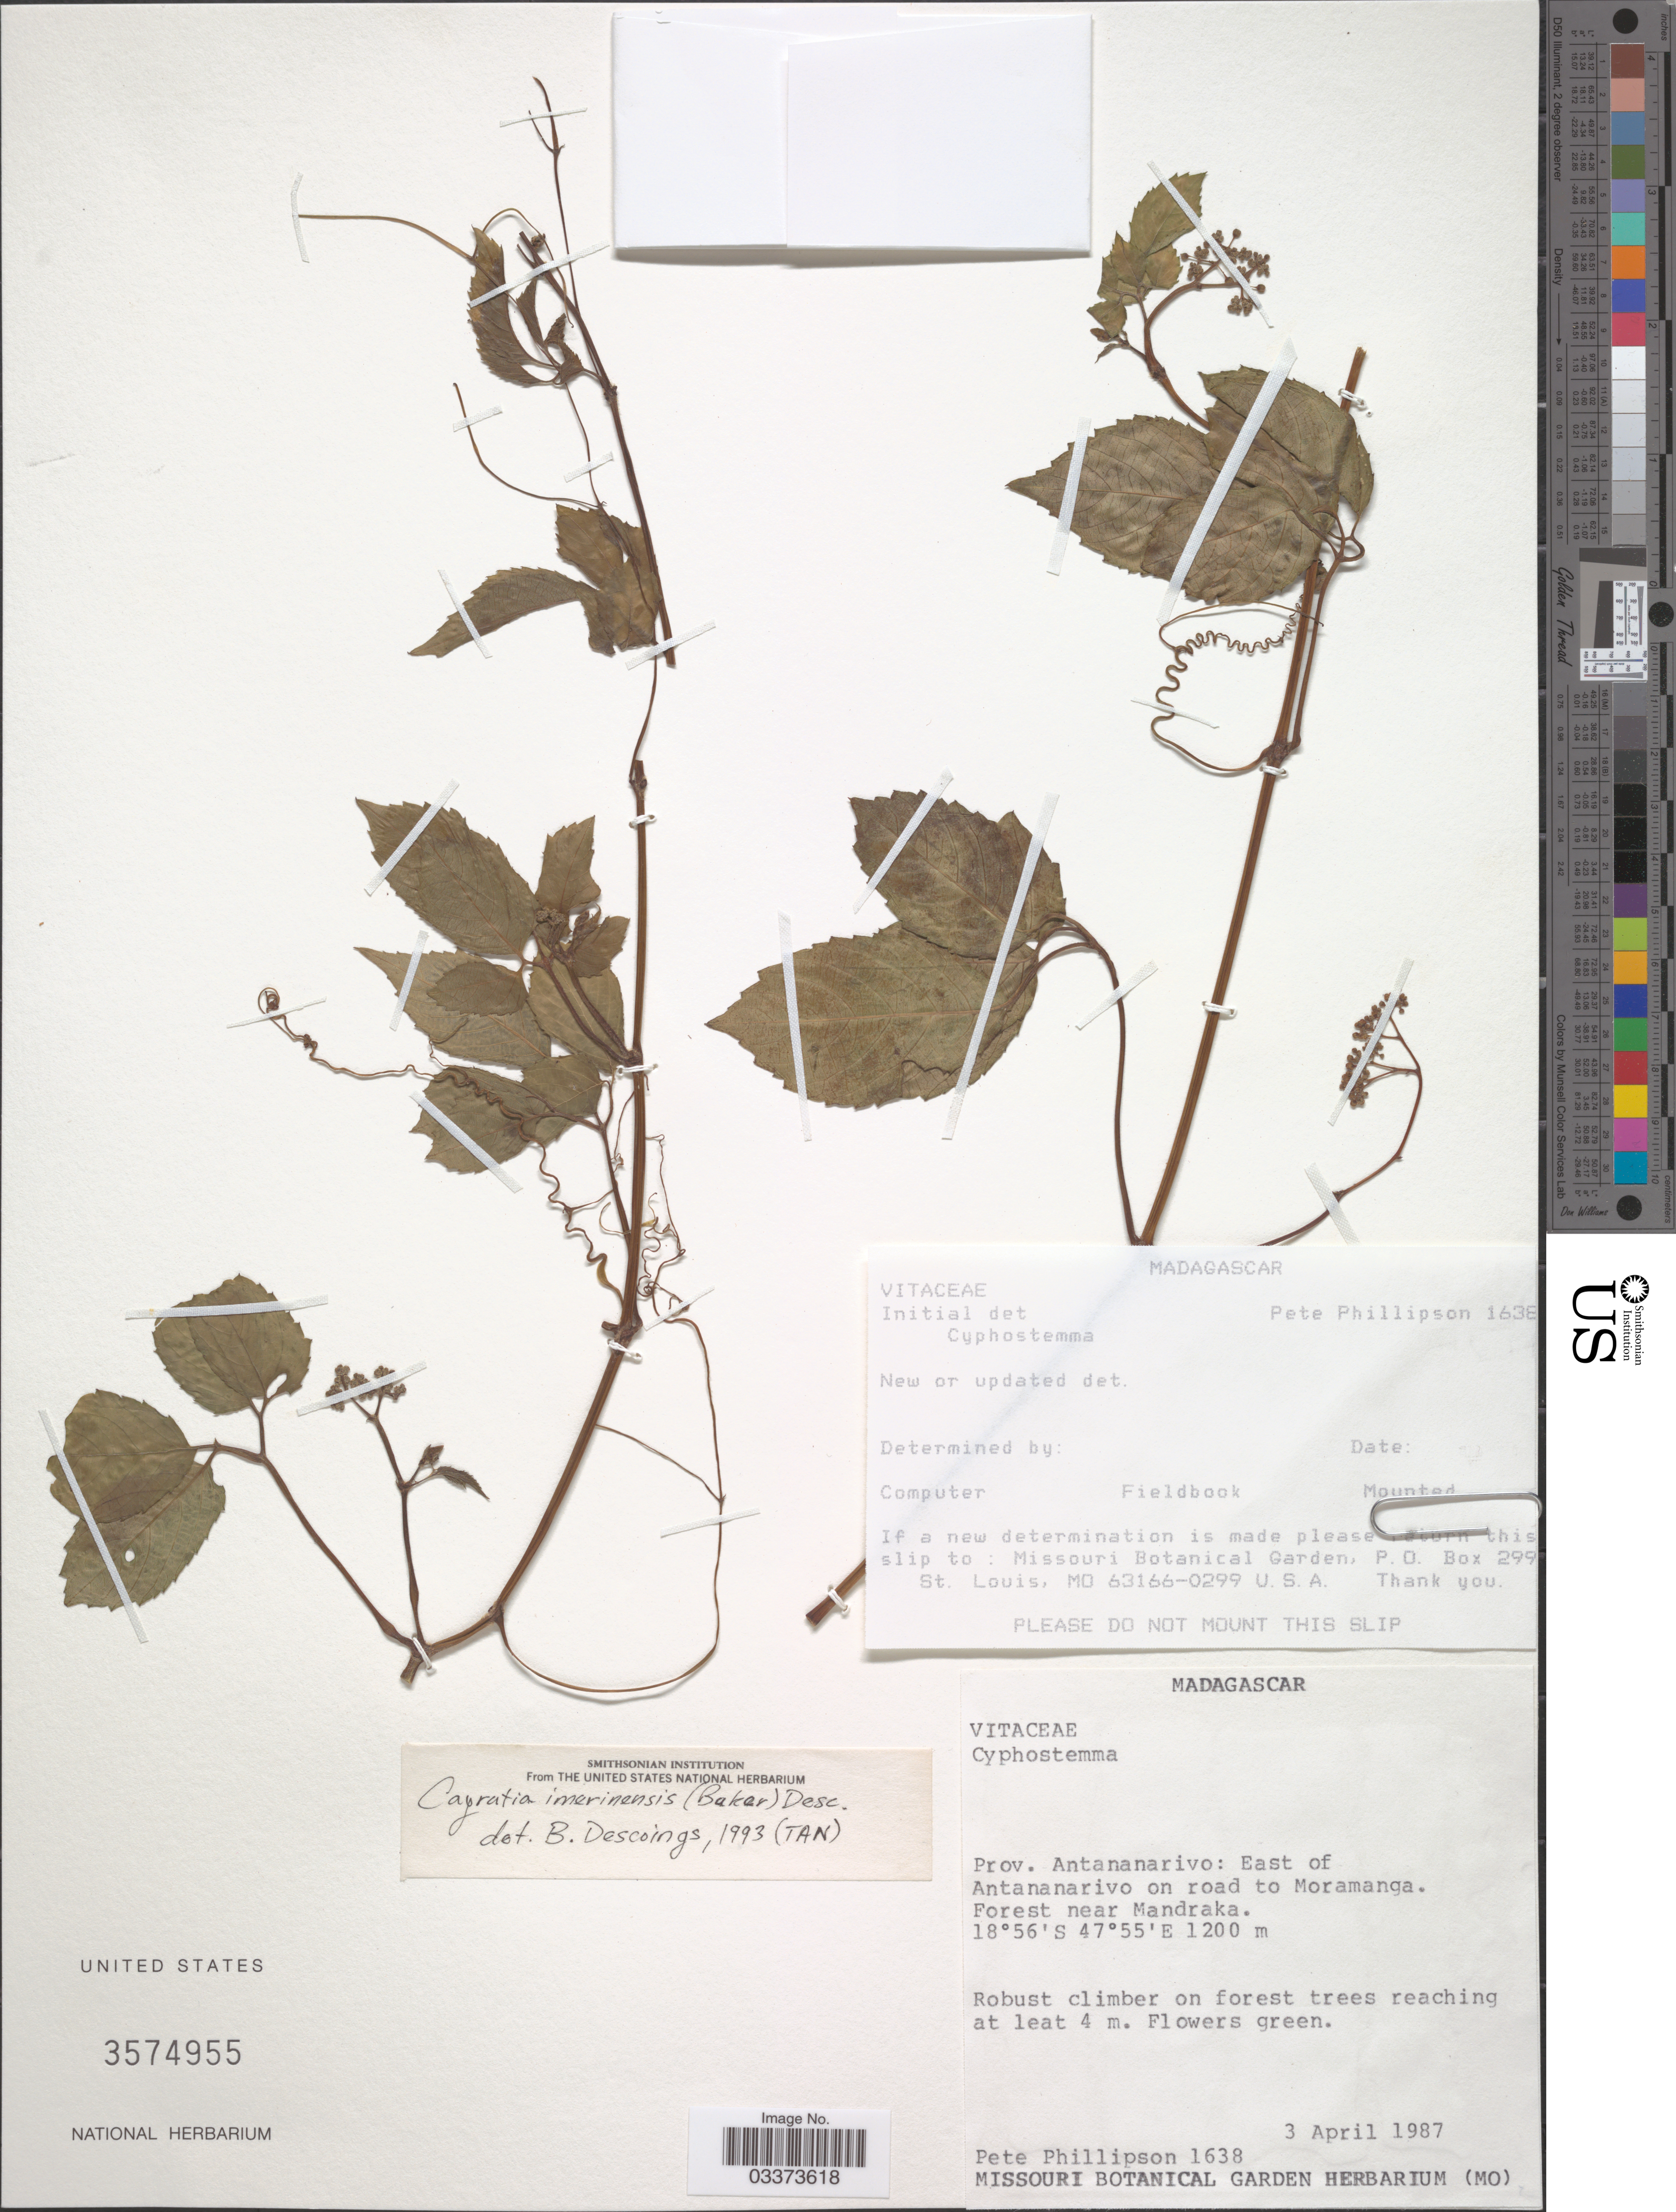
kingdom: Plantae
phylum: Tracheophyta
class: Magnoliopsida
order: Vitales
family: Vitaceae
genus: Cayratia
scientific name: Cayratia imerinensis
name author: (Baker) Desc.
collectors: P. B. Phillipson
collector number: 1638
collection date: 1987-04-03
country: Madagascar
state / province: Analamanga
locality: East of Antanarivo on road to Moramanga. Forest near Mandraka.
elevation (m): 1200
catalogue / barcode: US 3574955